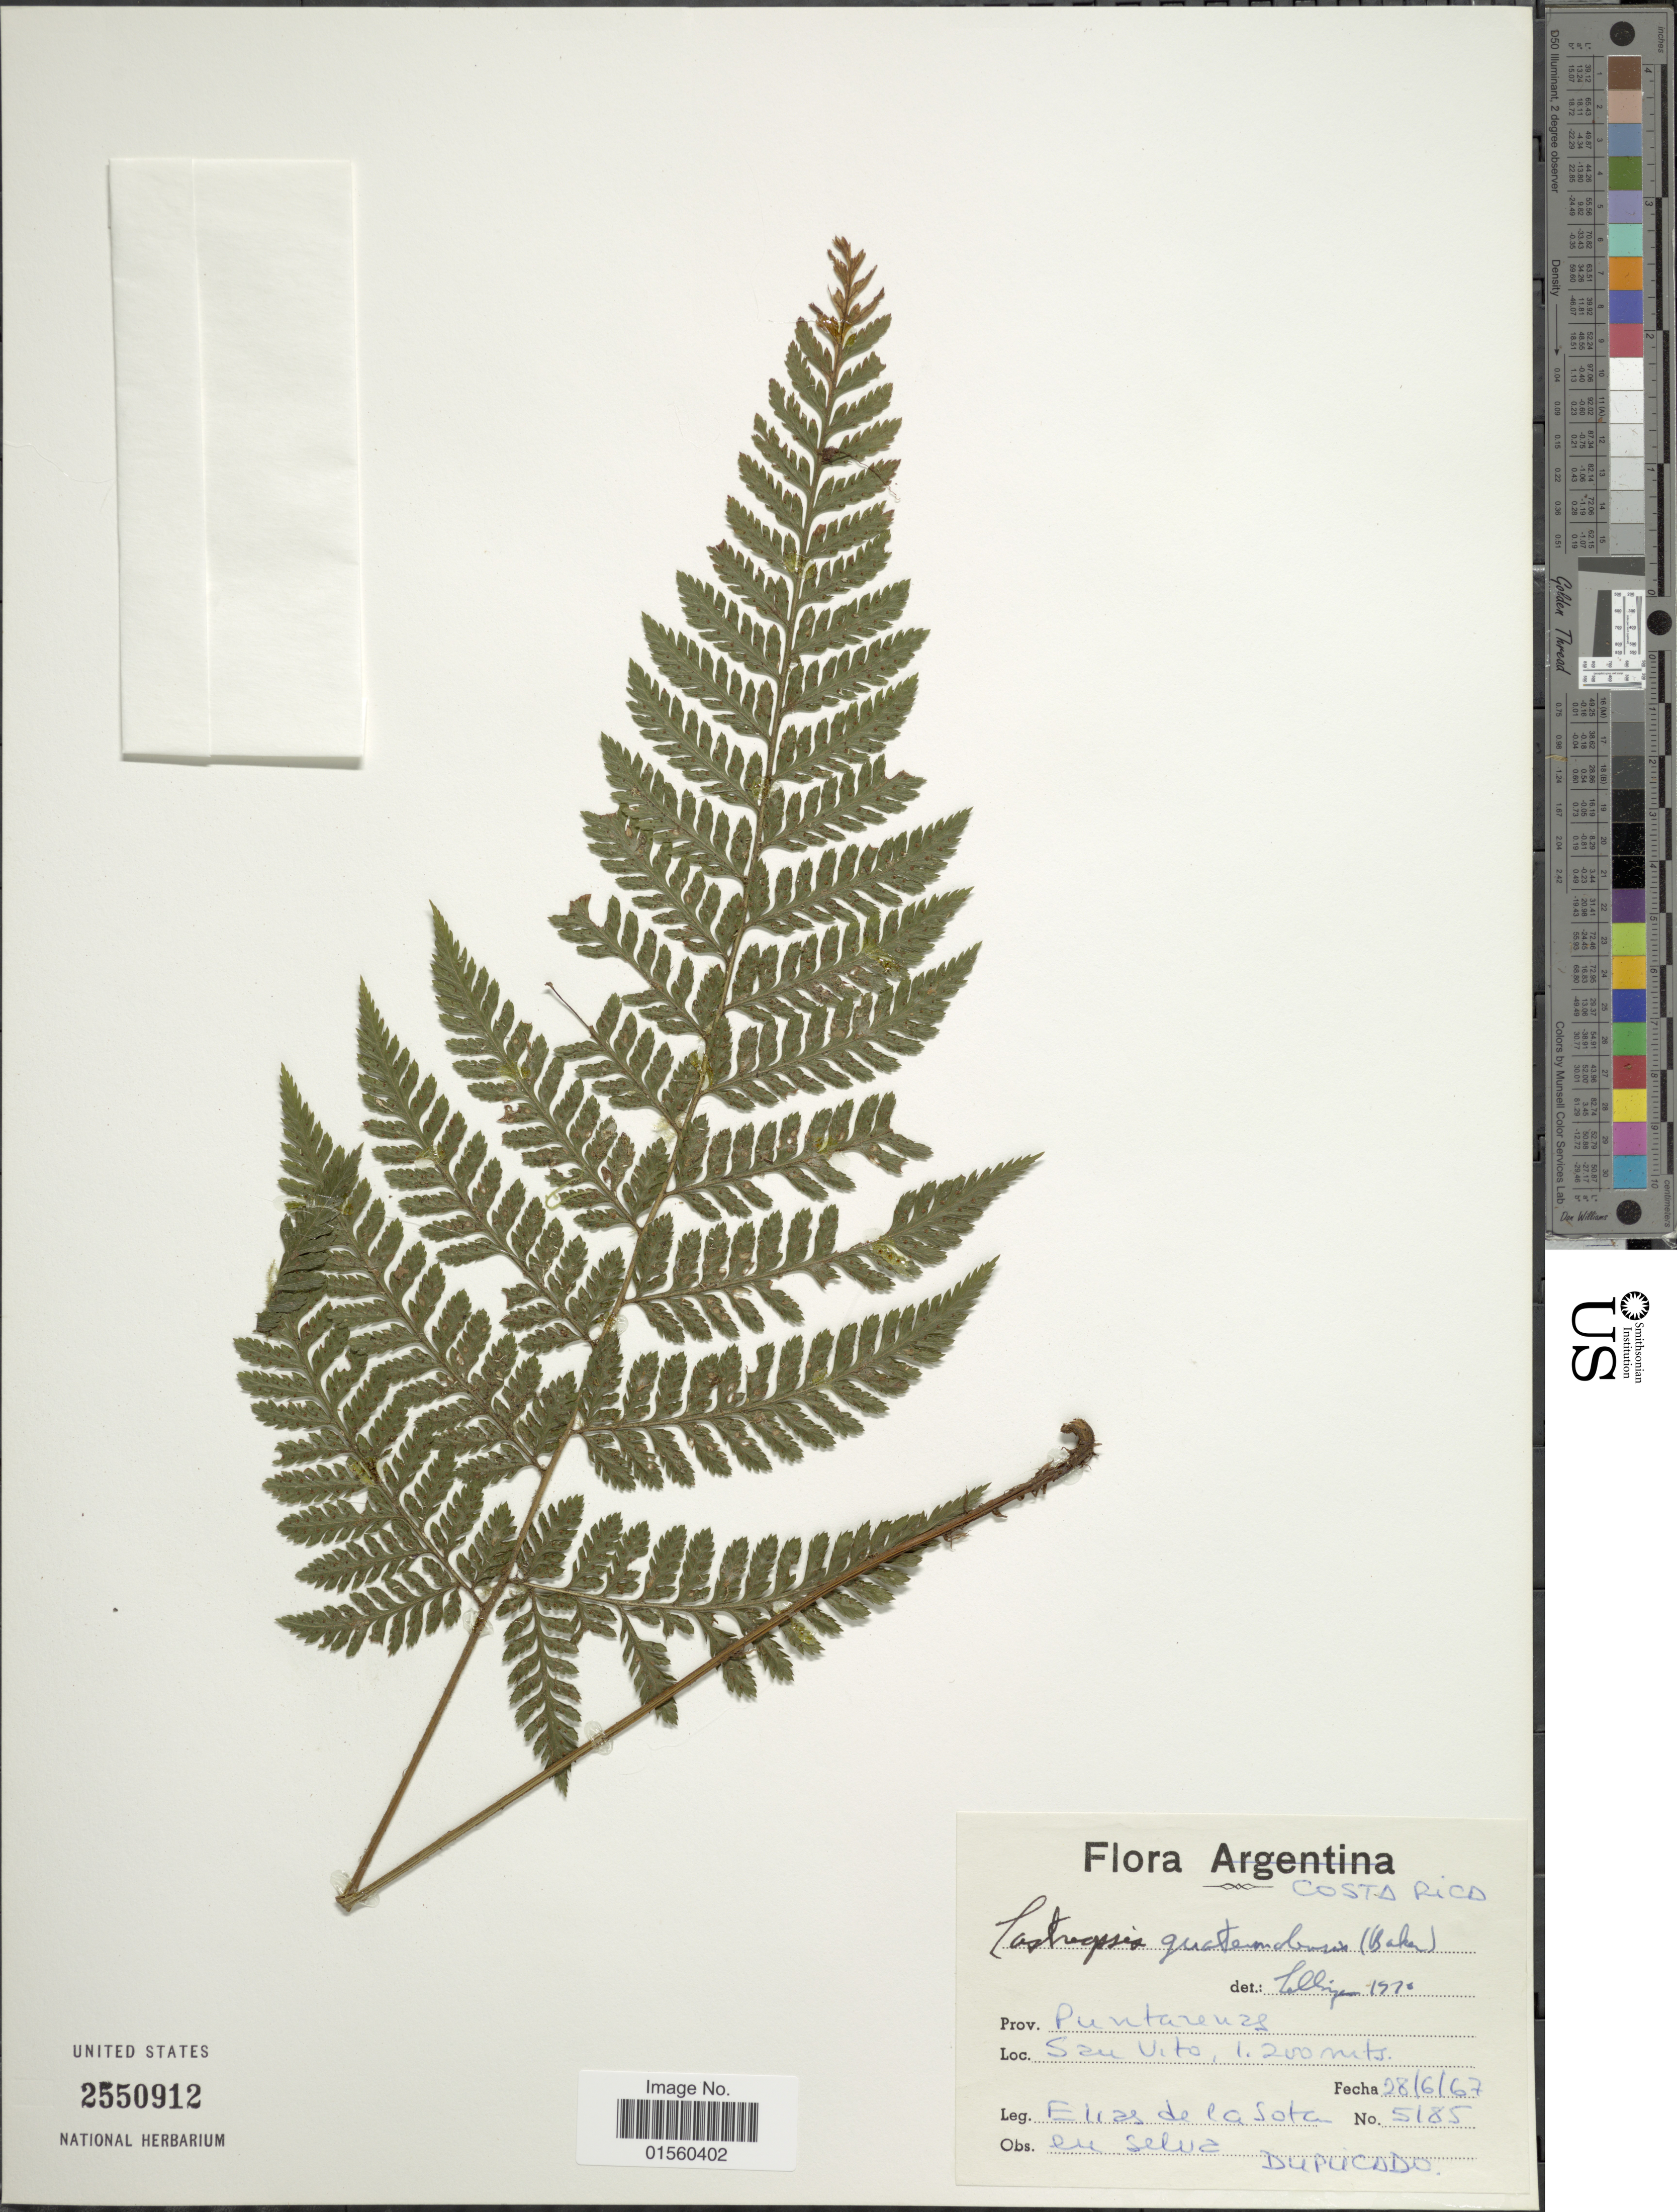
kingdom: Plantae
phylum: Tracheophyta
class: Polypodiopsida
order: Polypodiales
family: Dryopteridaceae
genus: Parapolystichum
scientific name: Parapolystichum excultum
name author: (Mett.) Labiak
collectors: E. R. de la Sota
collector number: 5185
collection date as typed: Transcribed d/m/y: 28/6/67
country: Costa Rica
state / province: Puntarenas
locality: Prov. Puntarenas, San Vito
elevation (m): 1200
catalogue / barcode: US 2550912